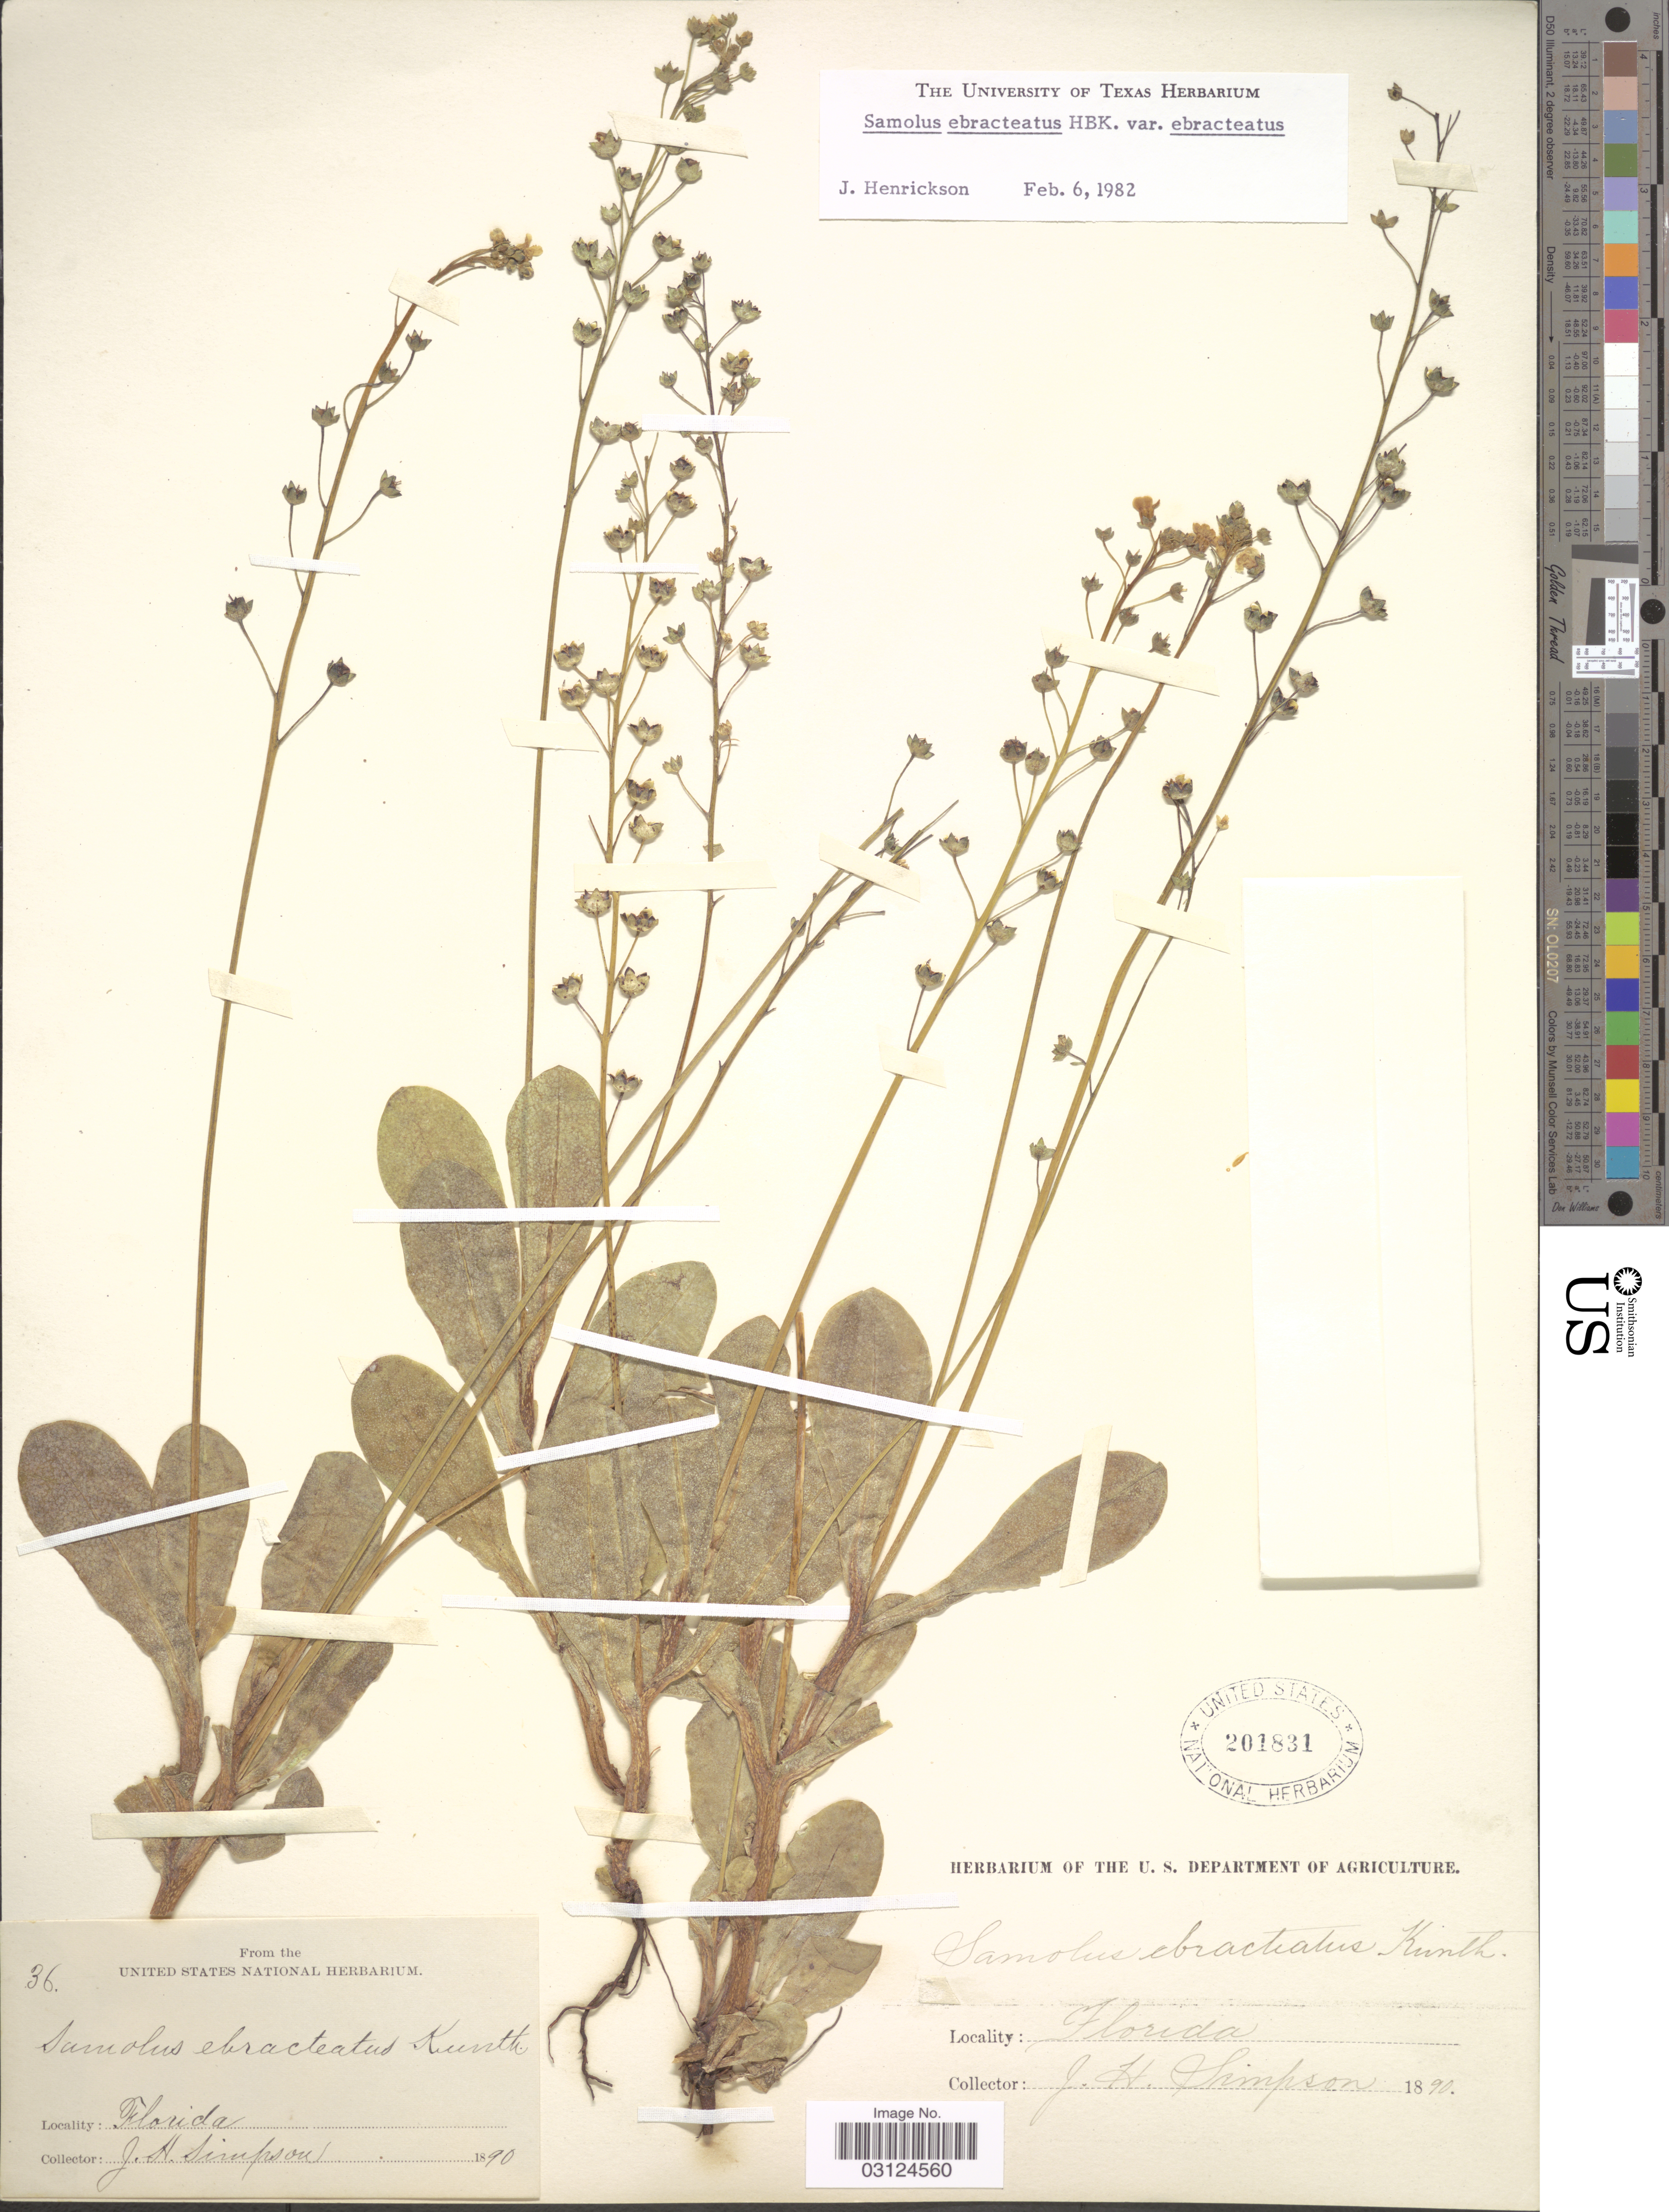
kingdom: Plantae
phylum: Tracheophyta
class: Magnoliopsida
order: Ericales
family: Primulaceae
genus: Samolus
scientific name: Samolus ebracteatus subsp. ebracteatus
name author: Kunth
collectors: J. H. Simpson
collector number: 36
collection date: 1890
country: United States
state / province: Florida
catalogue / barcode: US 201831